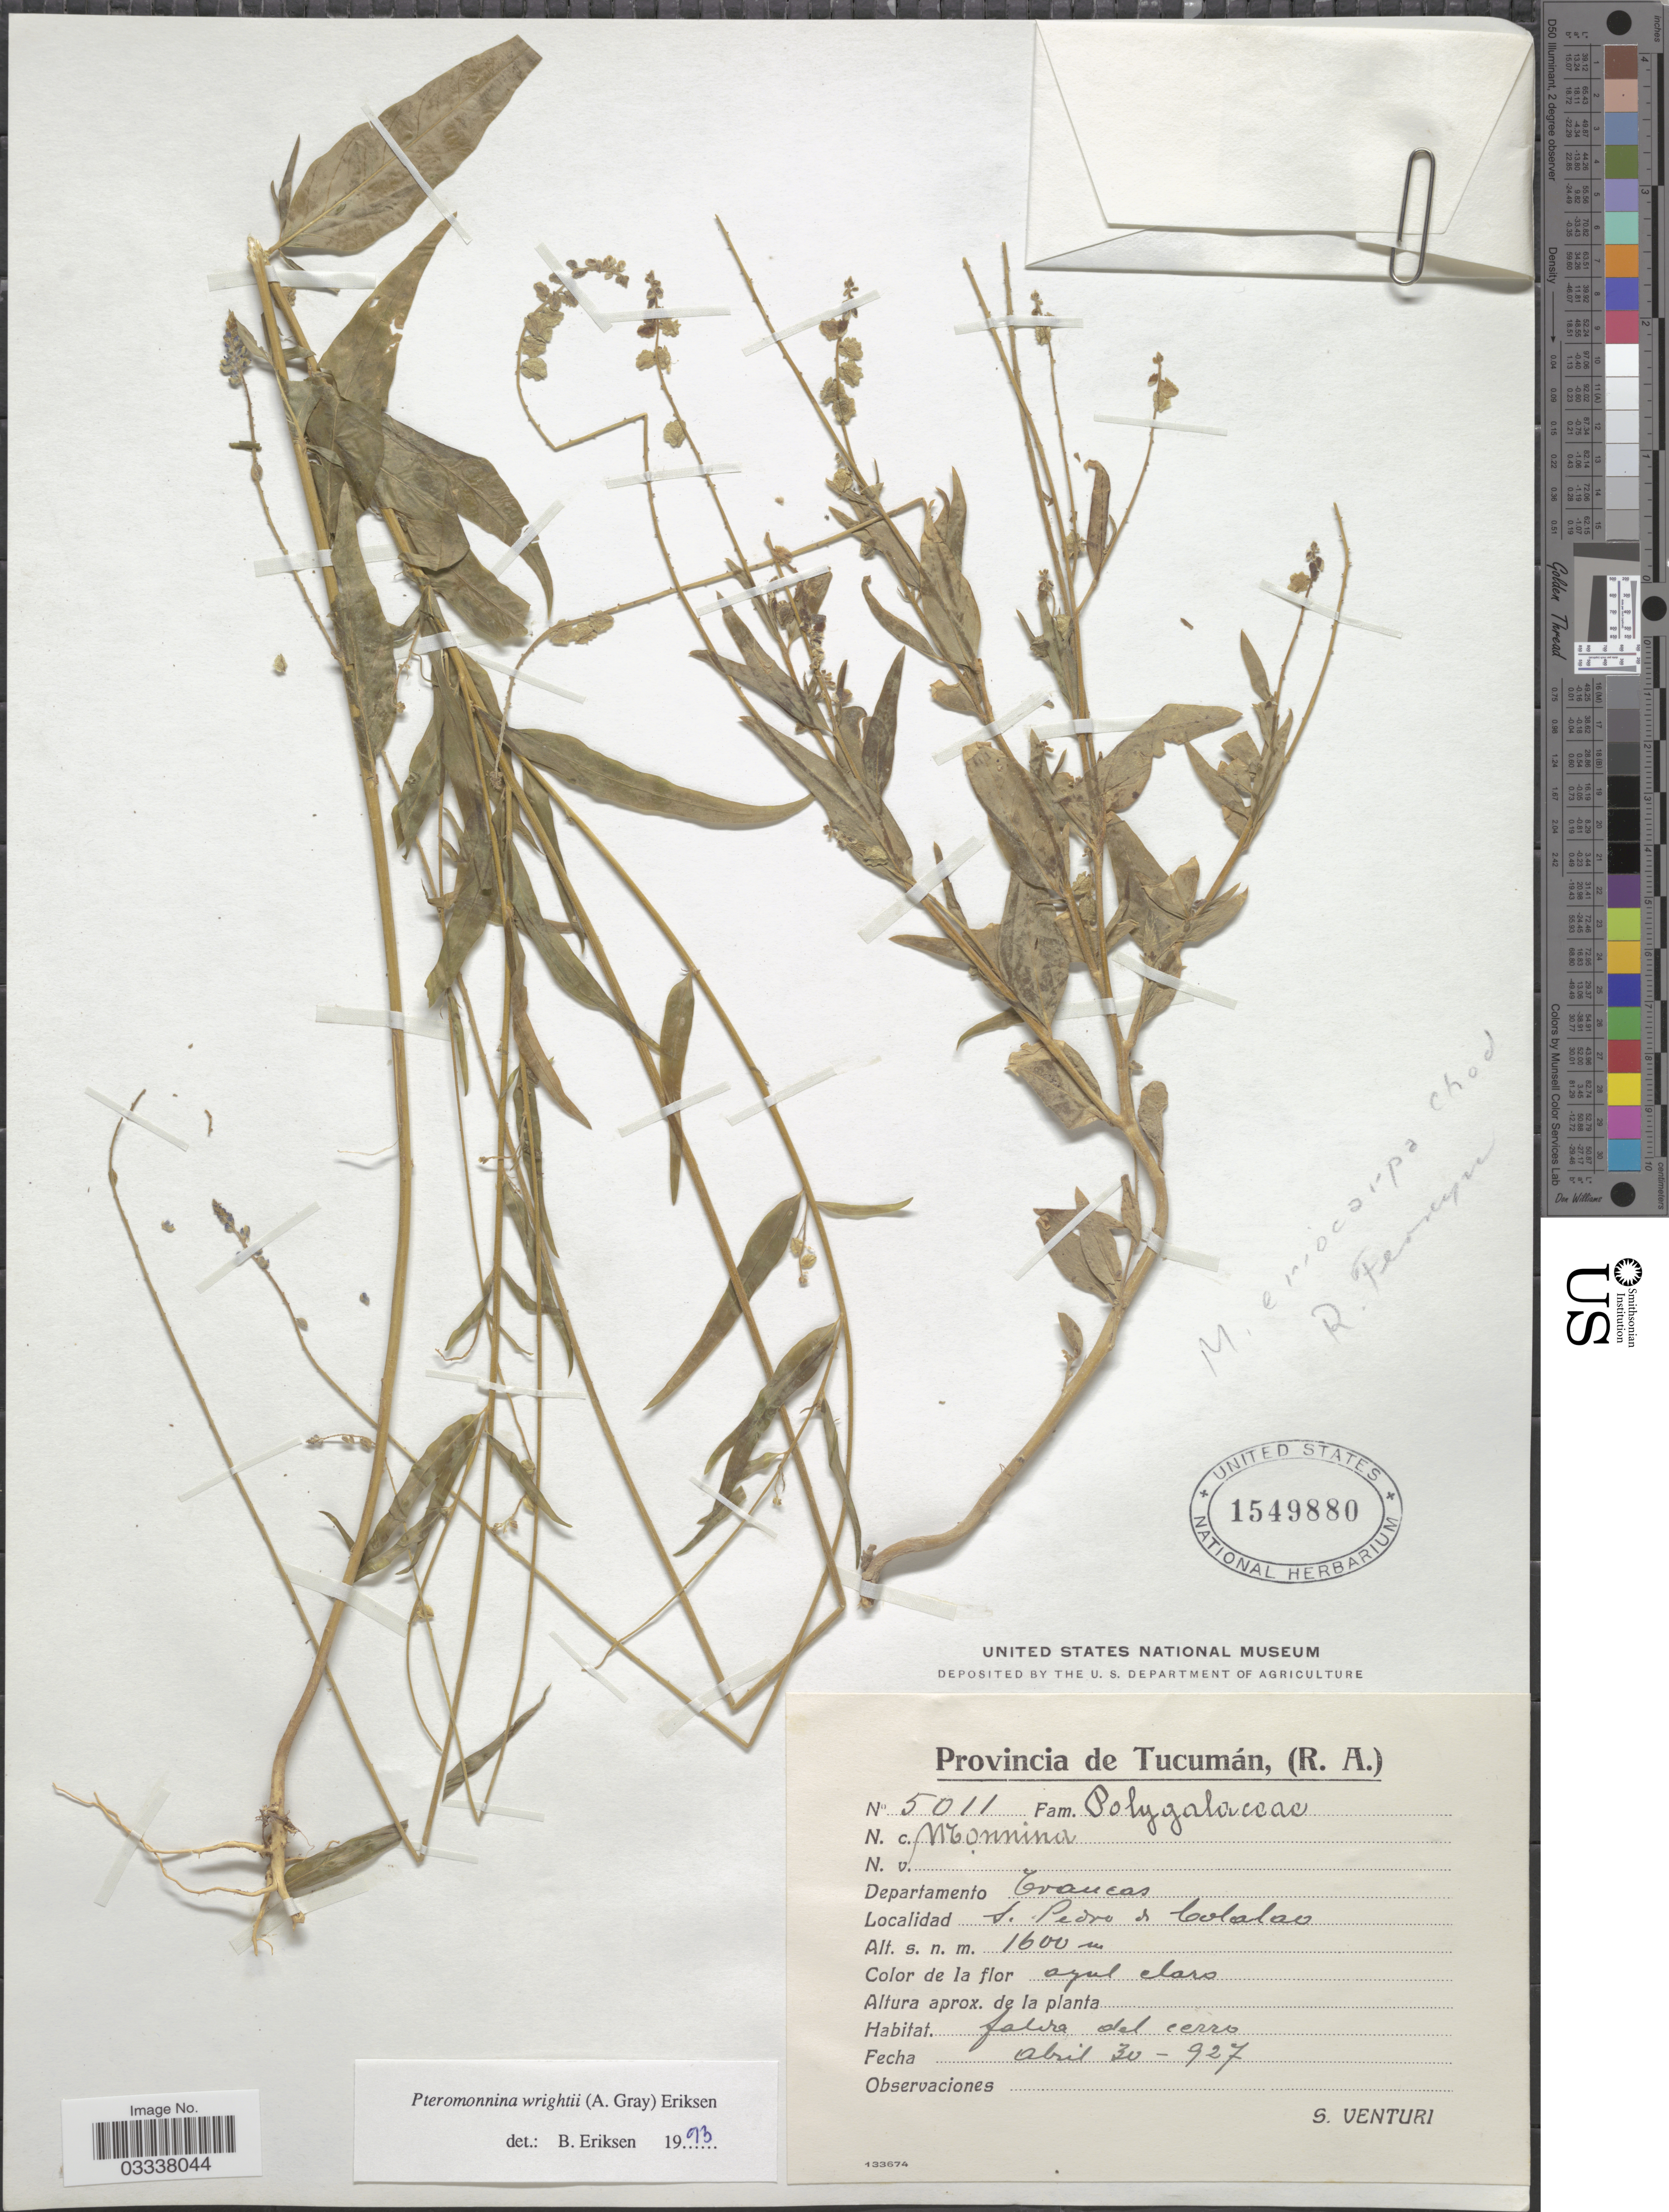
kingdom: Plantae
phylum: Tracheophyta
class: Magnoliopsida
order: Fabales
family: Polygalaceae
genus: Monnina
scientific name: Monnina wrightii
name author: A. Gray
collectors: S. Venturi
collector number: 5011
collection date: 1927-04-30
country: Argentina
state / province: Tucuman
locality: Departamento Trancas, S. Pedro de Colalao.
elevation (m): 1600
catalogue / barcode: US 1549880